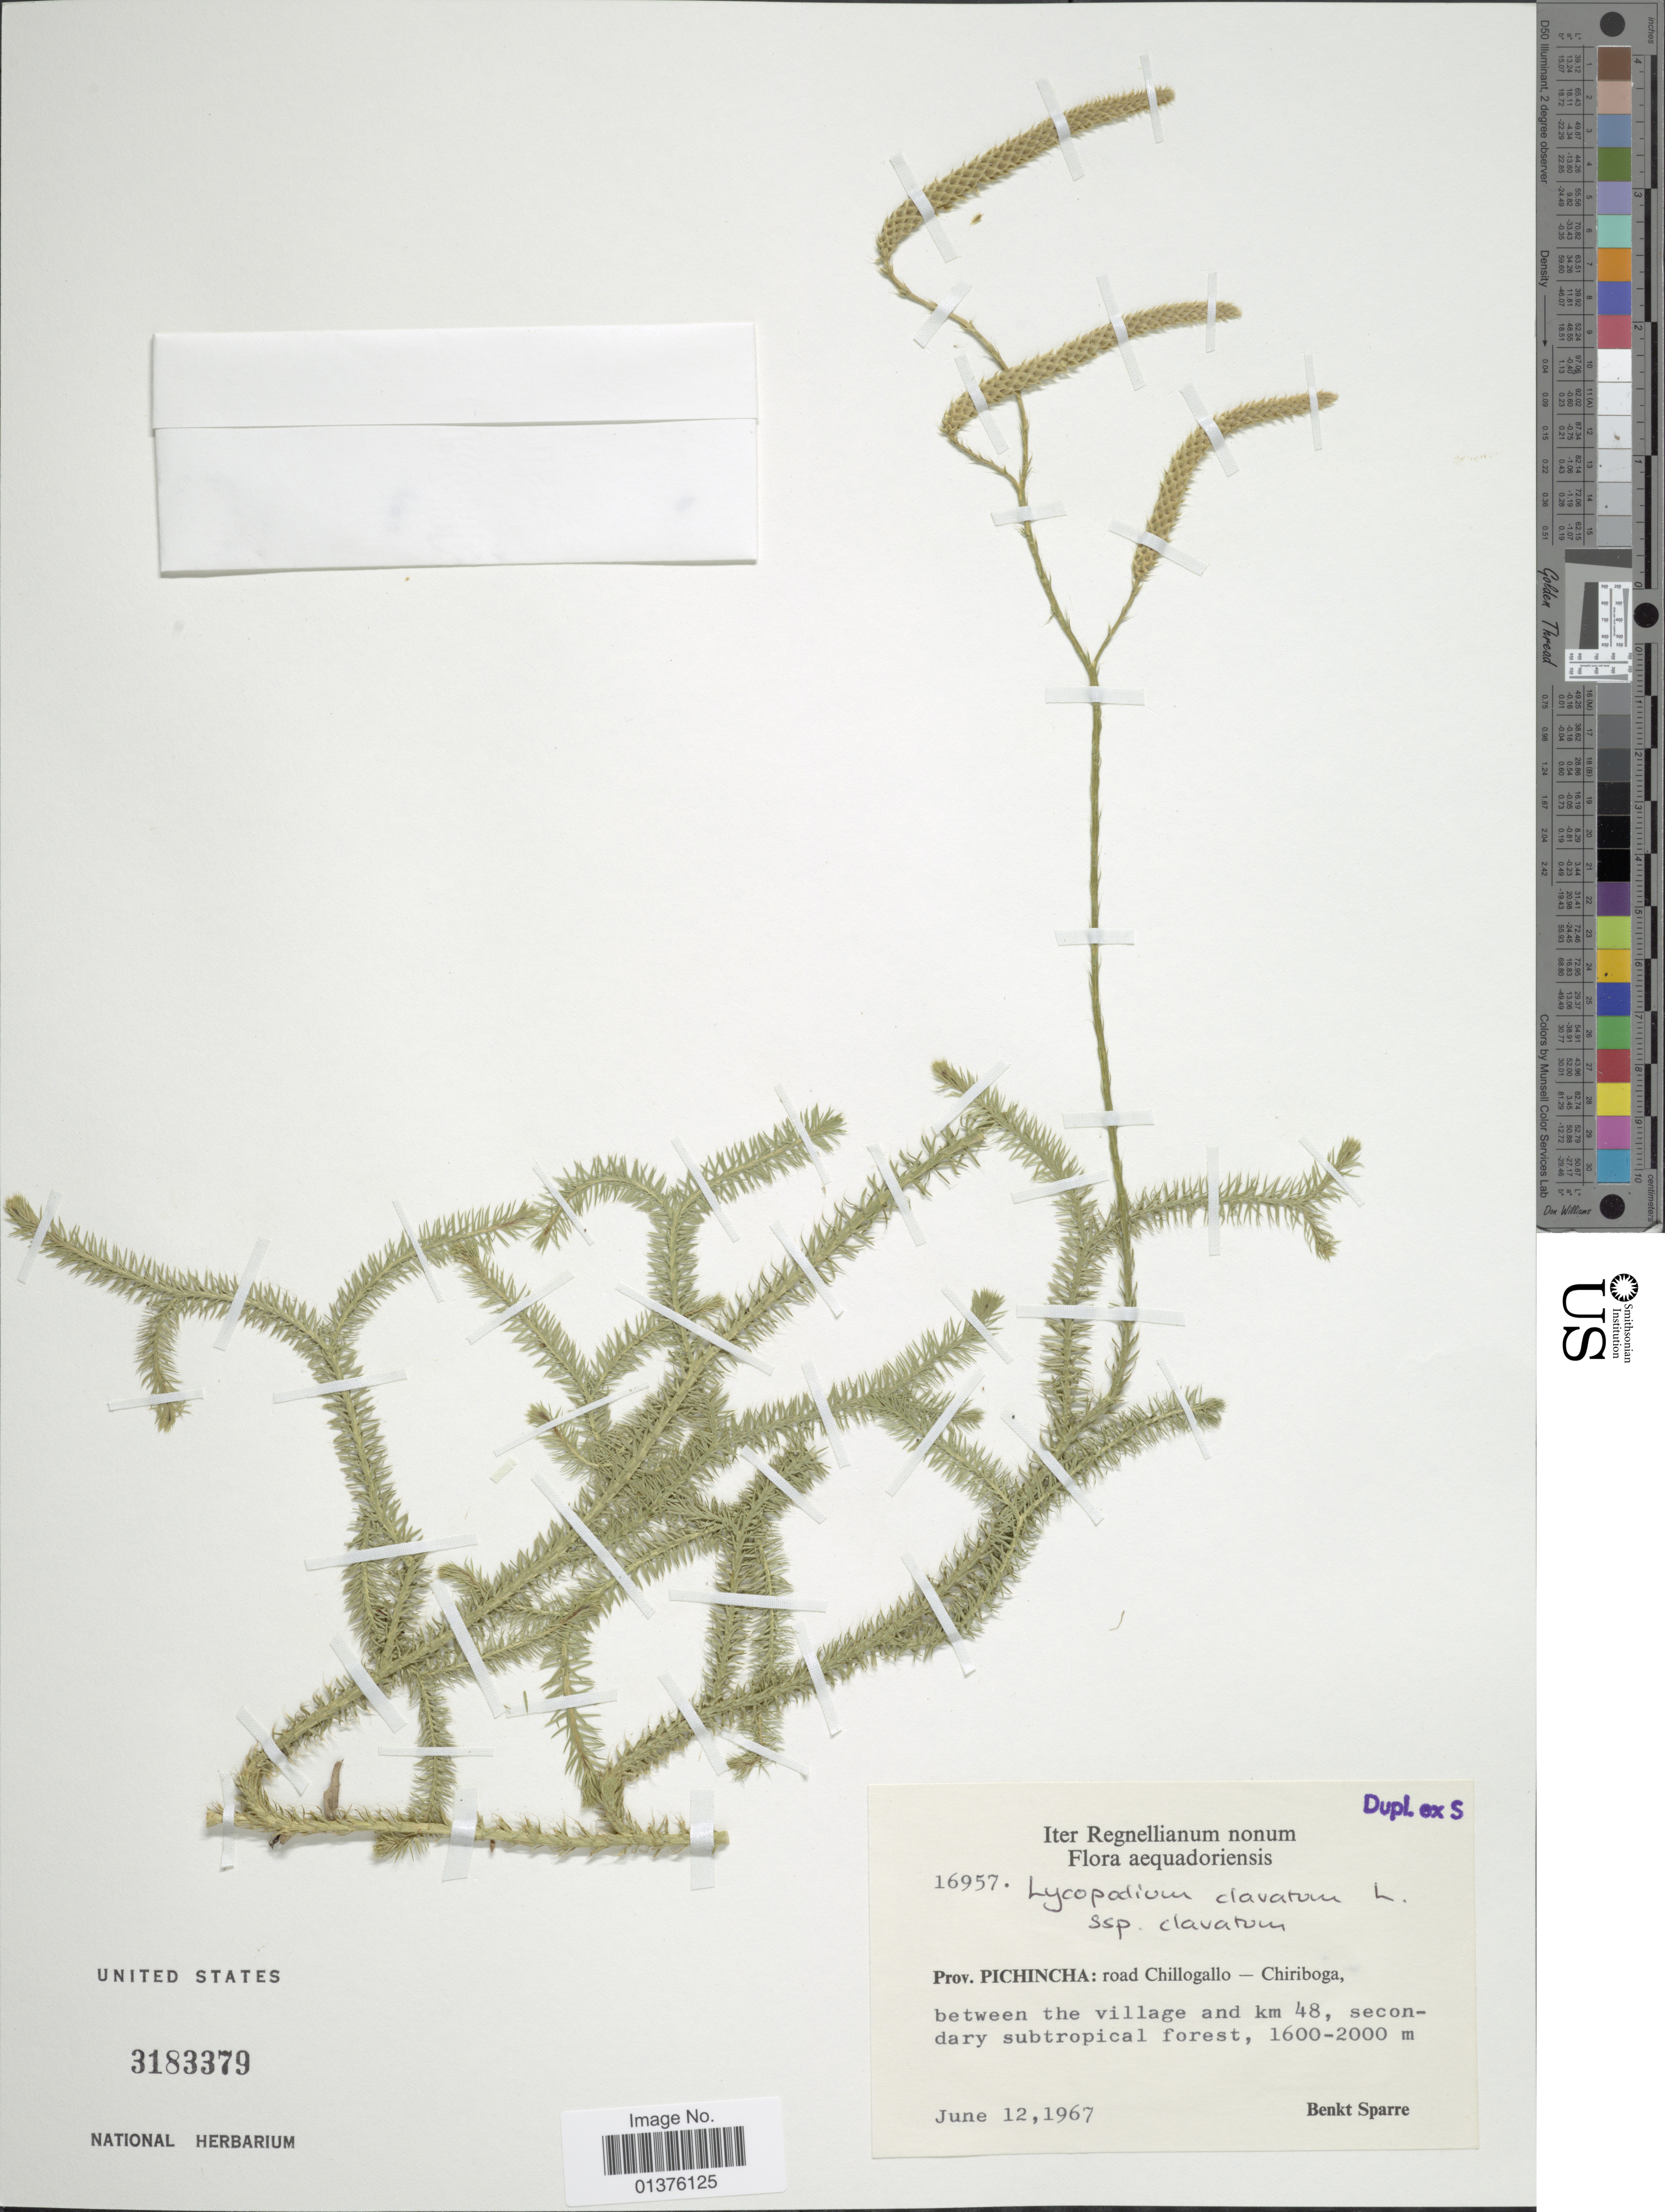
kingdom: Plantae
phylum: Tracheophyta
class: Lycopodiopsida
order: Lycopodiales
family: Lycopodiaceae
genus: Lycopodium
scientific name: Lycopodium clavatum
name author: L.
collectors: B. Sparre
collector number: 16957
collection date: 1967-06-12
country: Ecuador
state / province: Pichincha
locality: Road Chillogallo-Chiriboga, between the village and km 48, secondary subtropical forest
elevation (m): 1600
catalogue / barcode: US 3183379